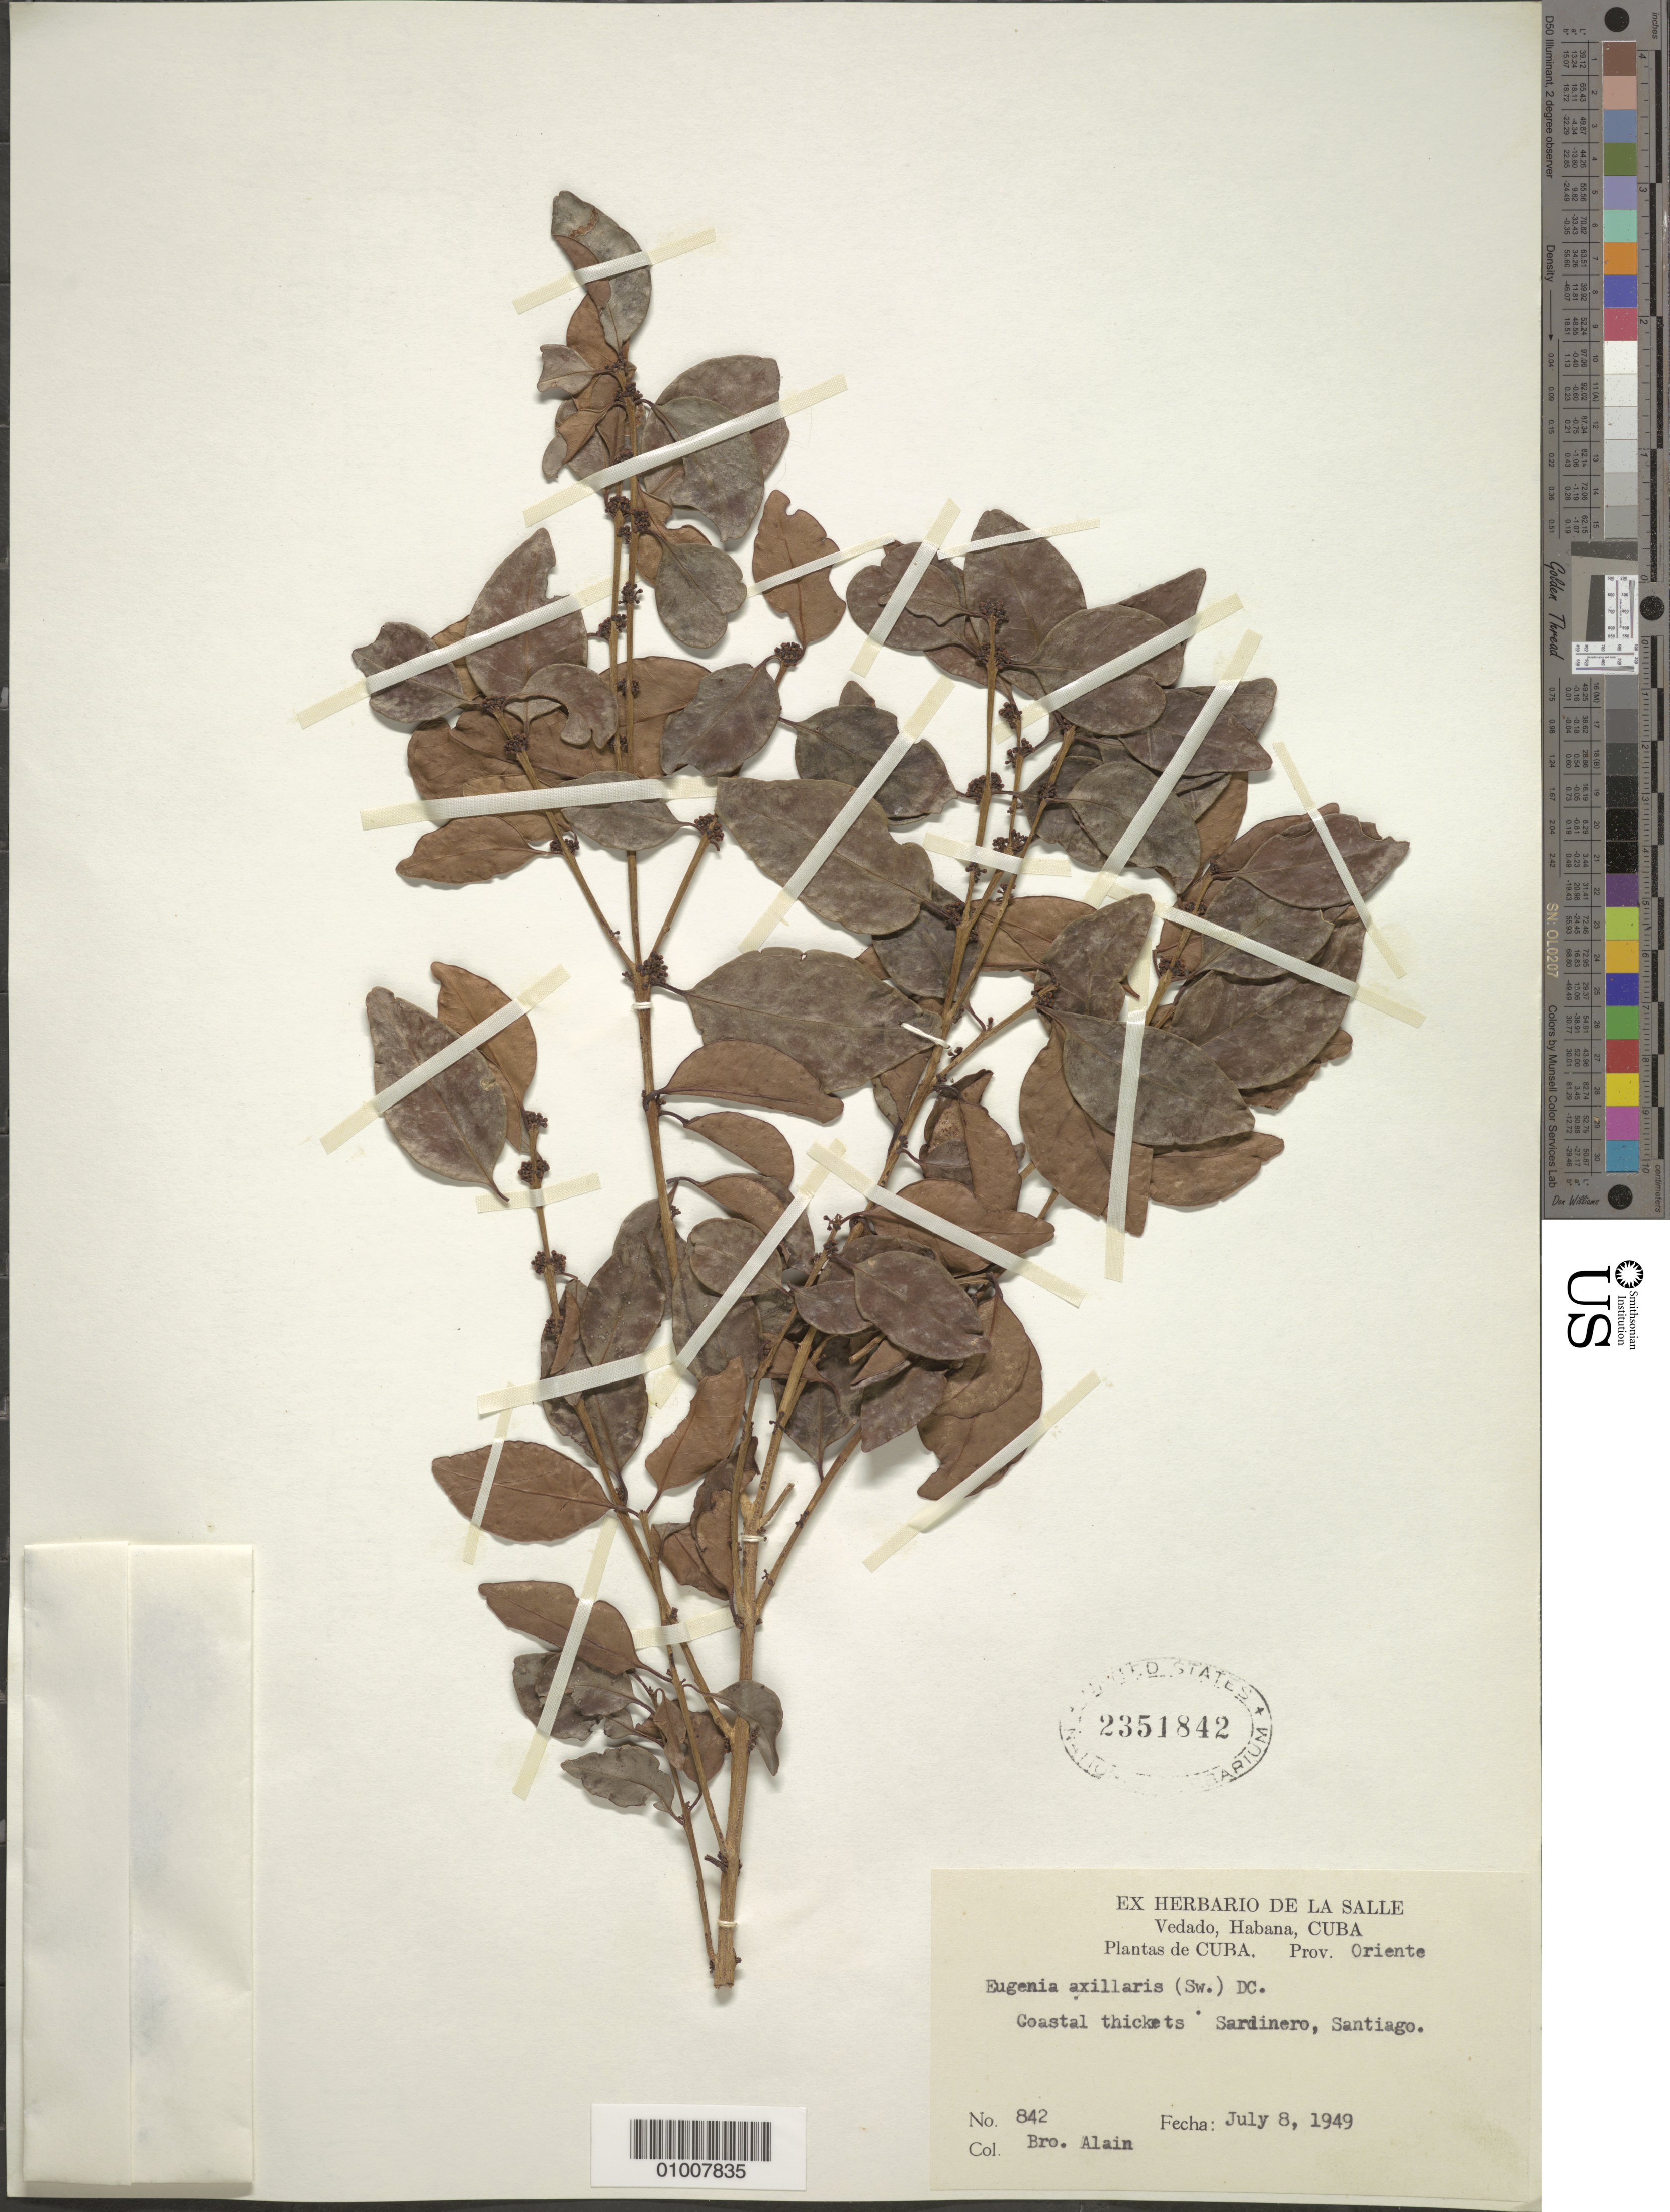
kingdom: Plantae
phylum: Tracheophyta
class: Magnoliopsida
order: Myrtales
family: Myrtaceae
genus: Eugenia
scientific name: Eugenia axillaris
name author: (Sw.) Willd.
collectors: A. H. Liogier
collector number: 842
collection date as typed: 08 Jul 1949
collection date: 1949-07-08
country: Cuba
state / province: Santiago de Cuba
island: Cuba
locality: Sardinero, Santiago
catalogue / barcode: US 2351842